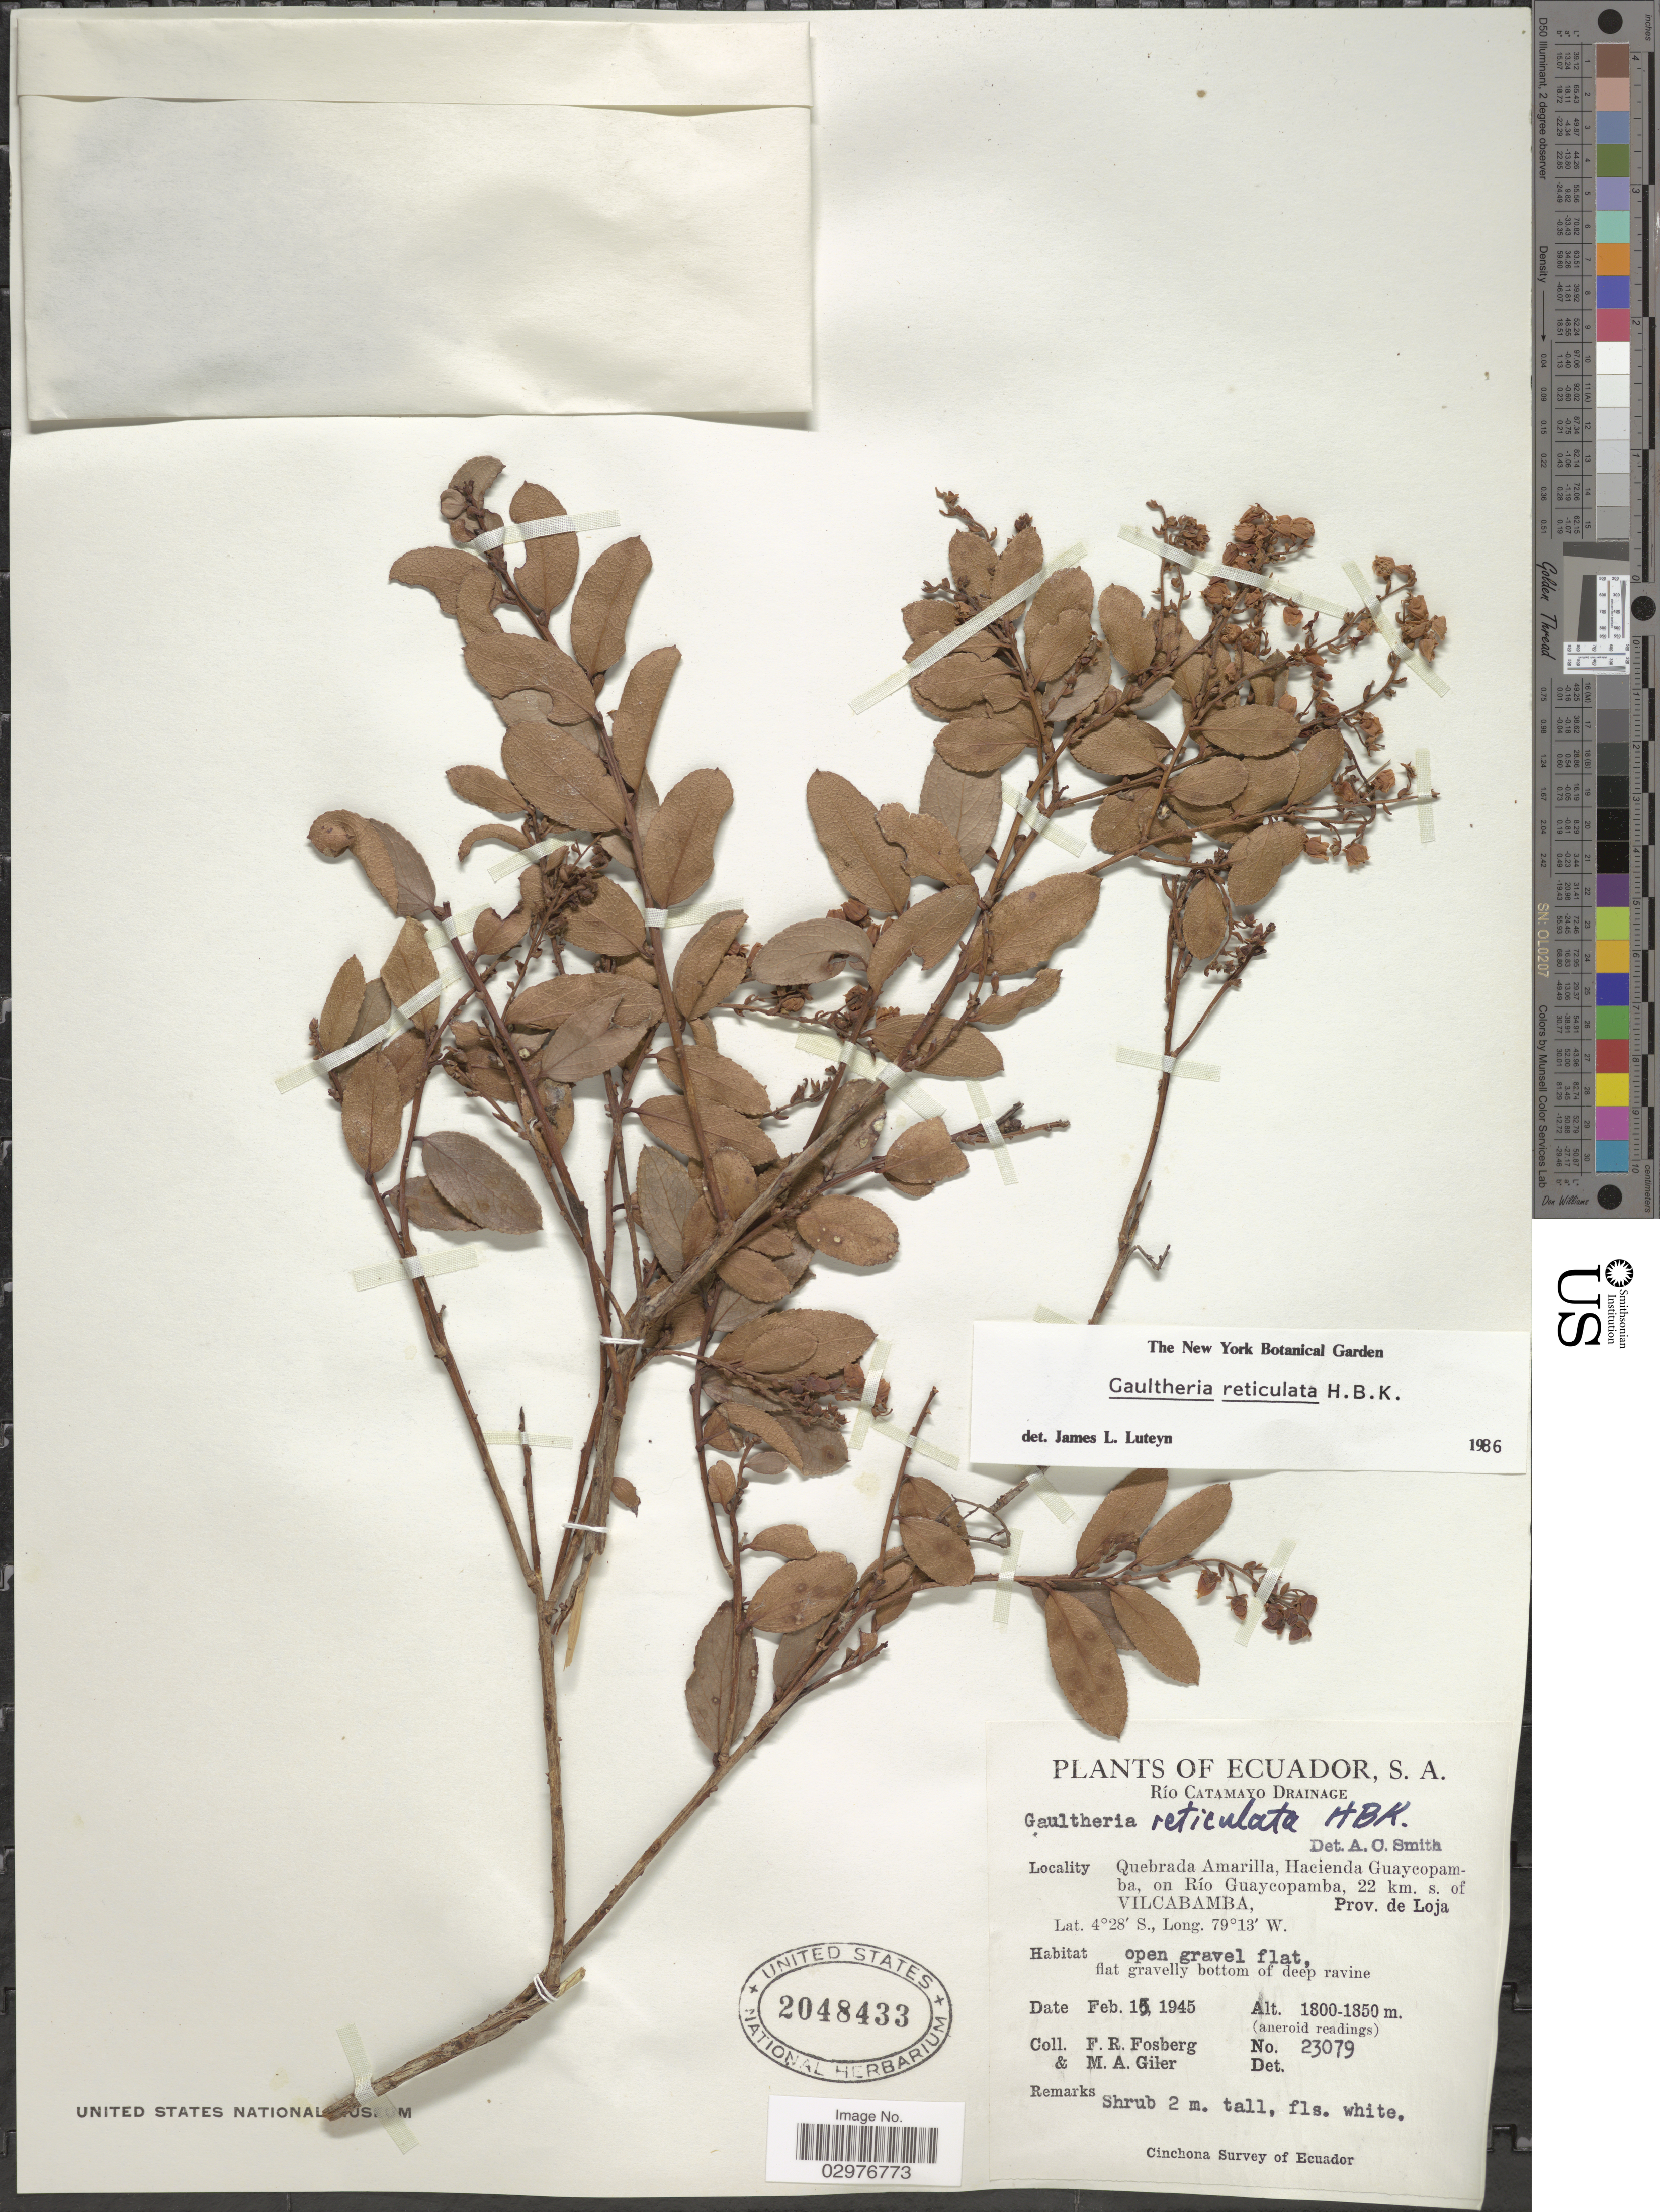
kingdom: Plantae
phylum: Tracheophyta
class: Magnoliopsida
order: Ericales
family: Ericaceae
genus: Gaultheria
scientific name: Gaultheria reticulata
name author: Kunth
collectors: F. R. Fosberg & M. Giler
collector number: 23079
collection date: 1945-02-15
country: Ecuador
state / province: Loja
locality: Río Catamayo Drainage. Quebrada Amarilla, Hacienda Guaycopamba, on Río Guaycopamba, 22 km. s. of Vilcabamba. Cinchona.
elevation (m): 1800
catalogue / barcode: US 2048433